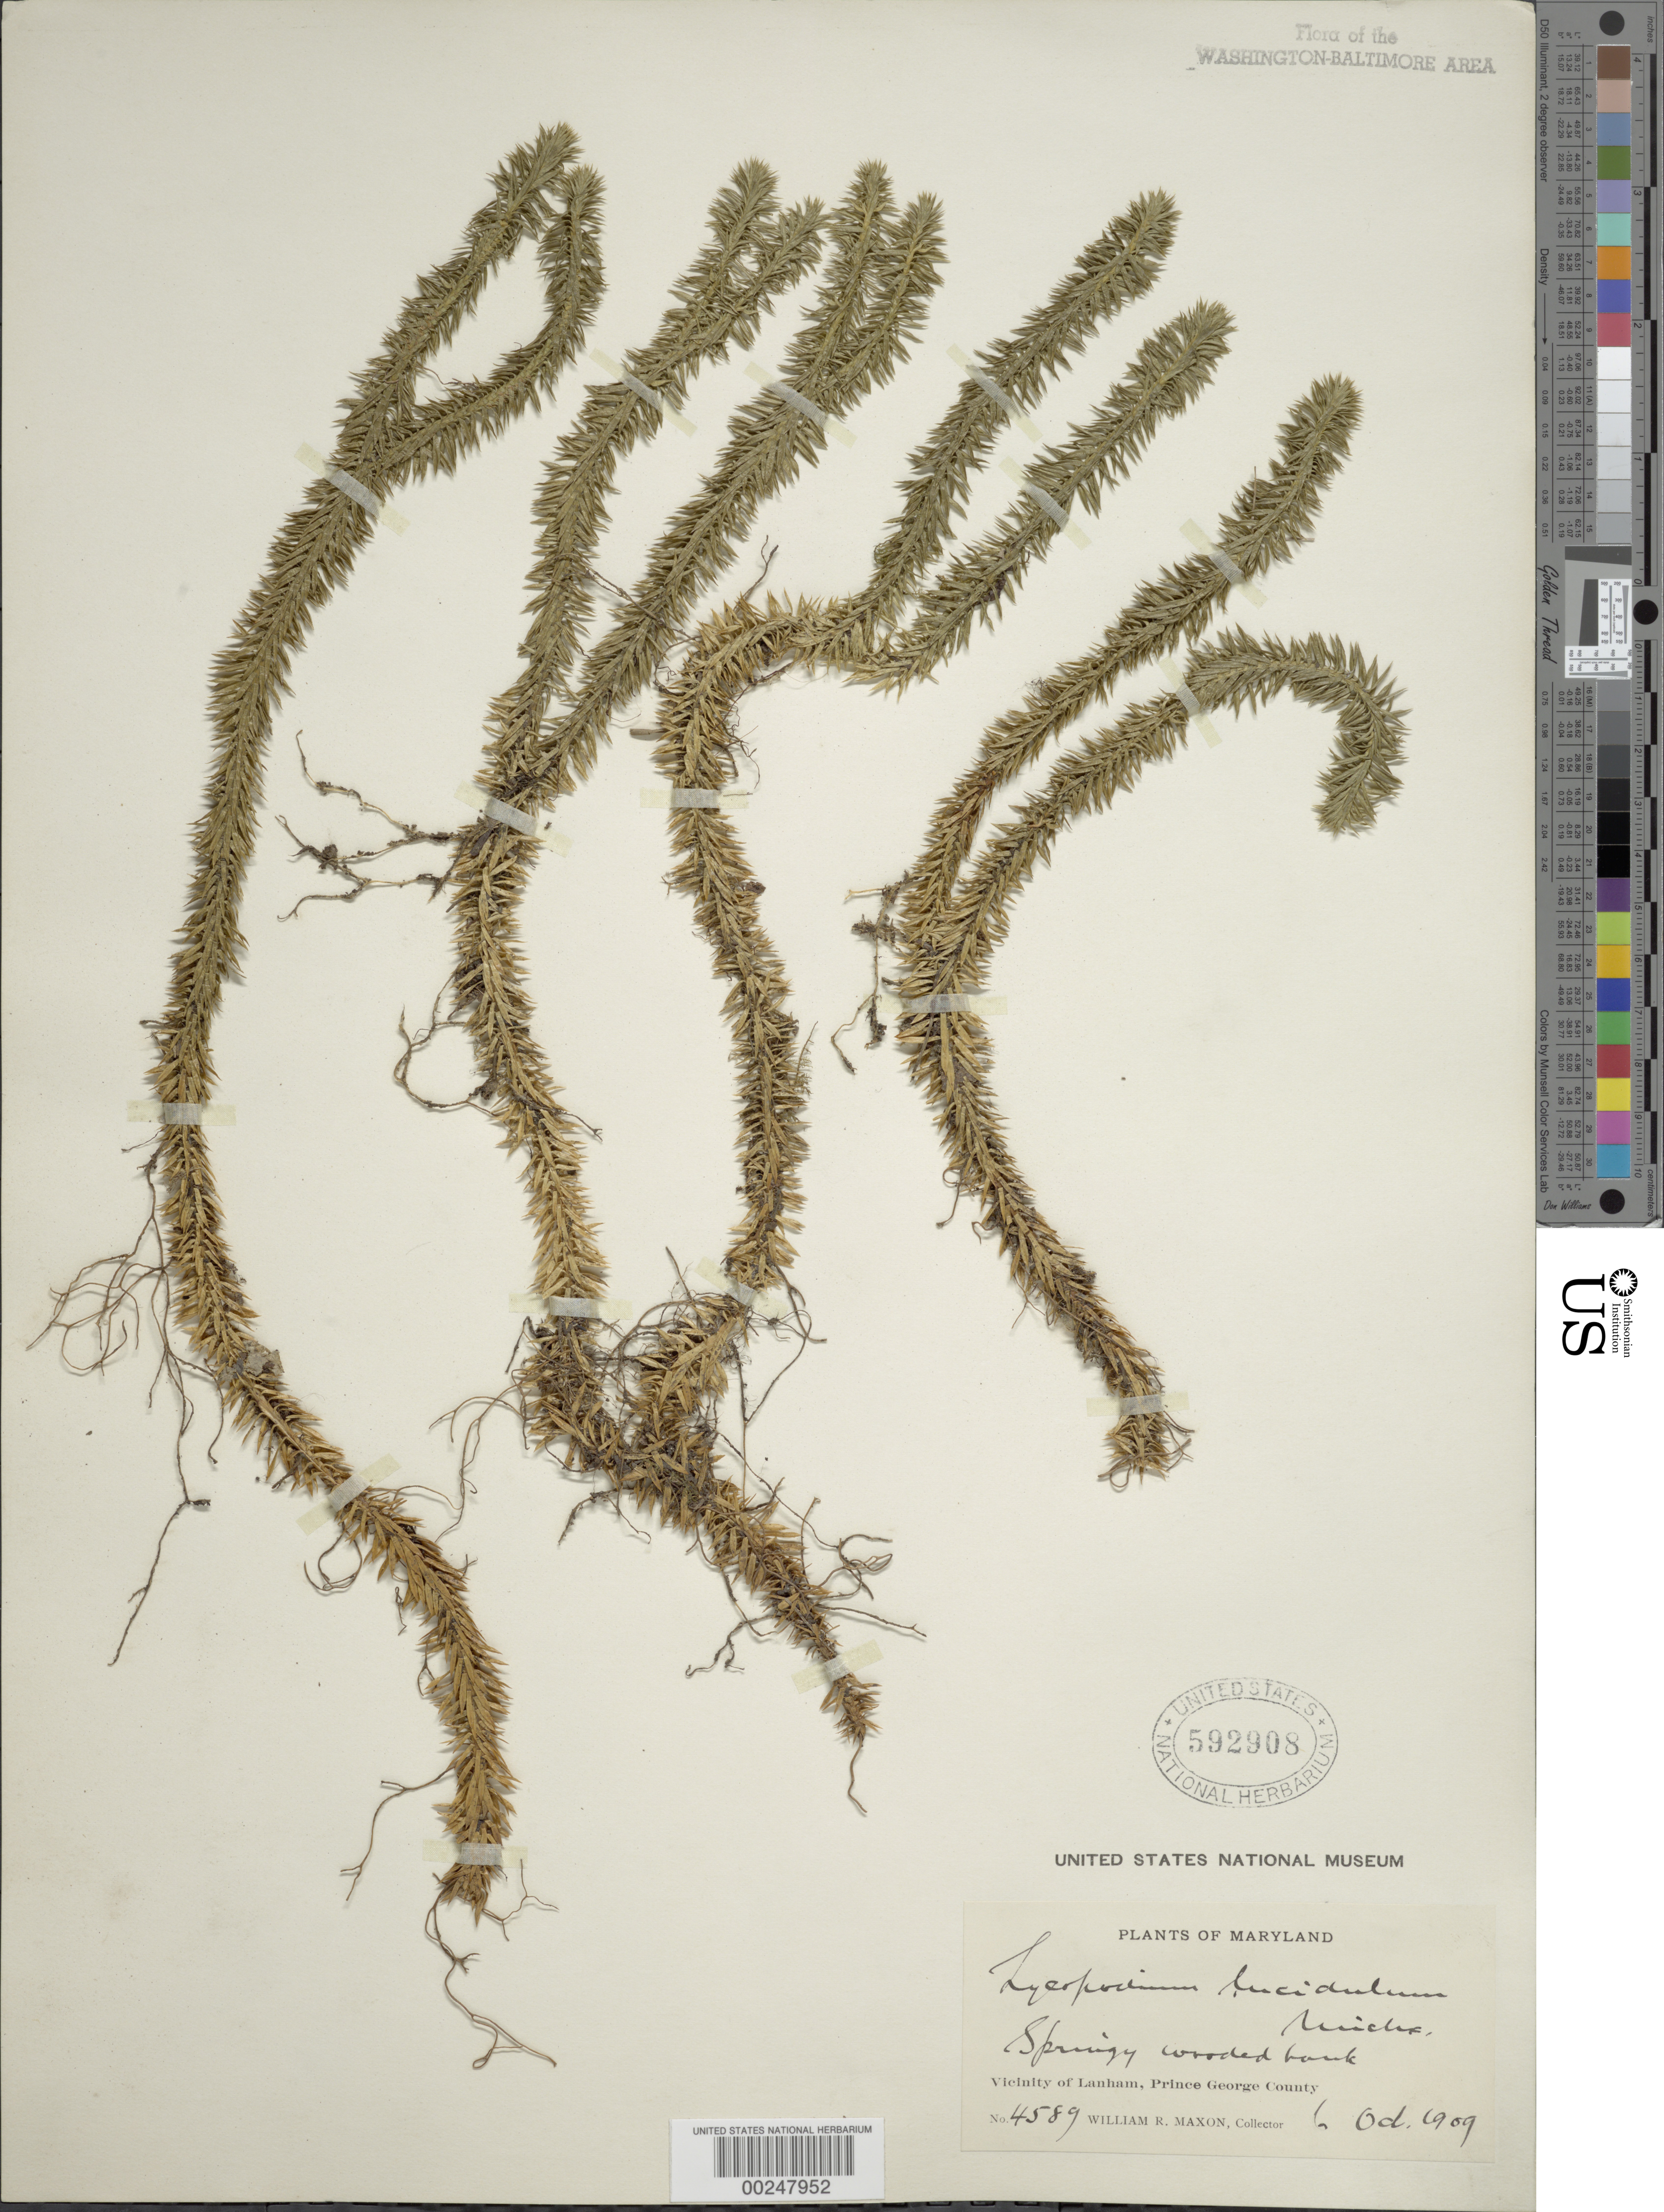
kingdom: Plantae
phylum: Tracheophyta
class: Lycopodiopsida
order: Lycopodiales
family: Lycopodiaceae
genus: Huperzia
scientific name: Huperzia lucidula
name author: (Michx.) Trevis.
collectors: W. R. Maxon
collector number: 4589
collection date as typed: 06 Oct 1909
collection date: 1909-10-06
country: United States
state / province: Maryland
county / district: Prince George's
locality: Lanham vicinity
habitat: Springy wooded bank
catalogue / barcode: US 592908